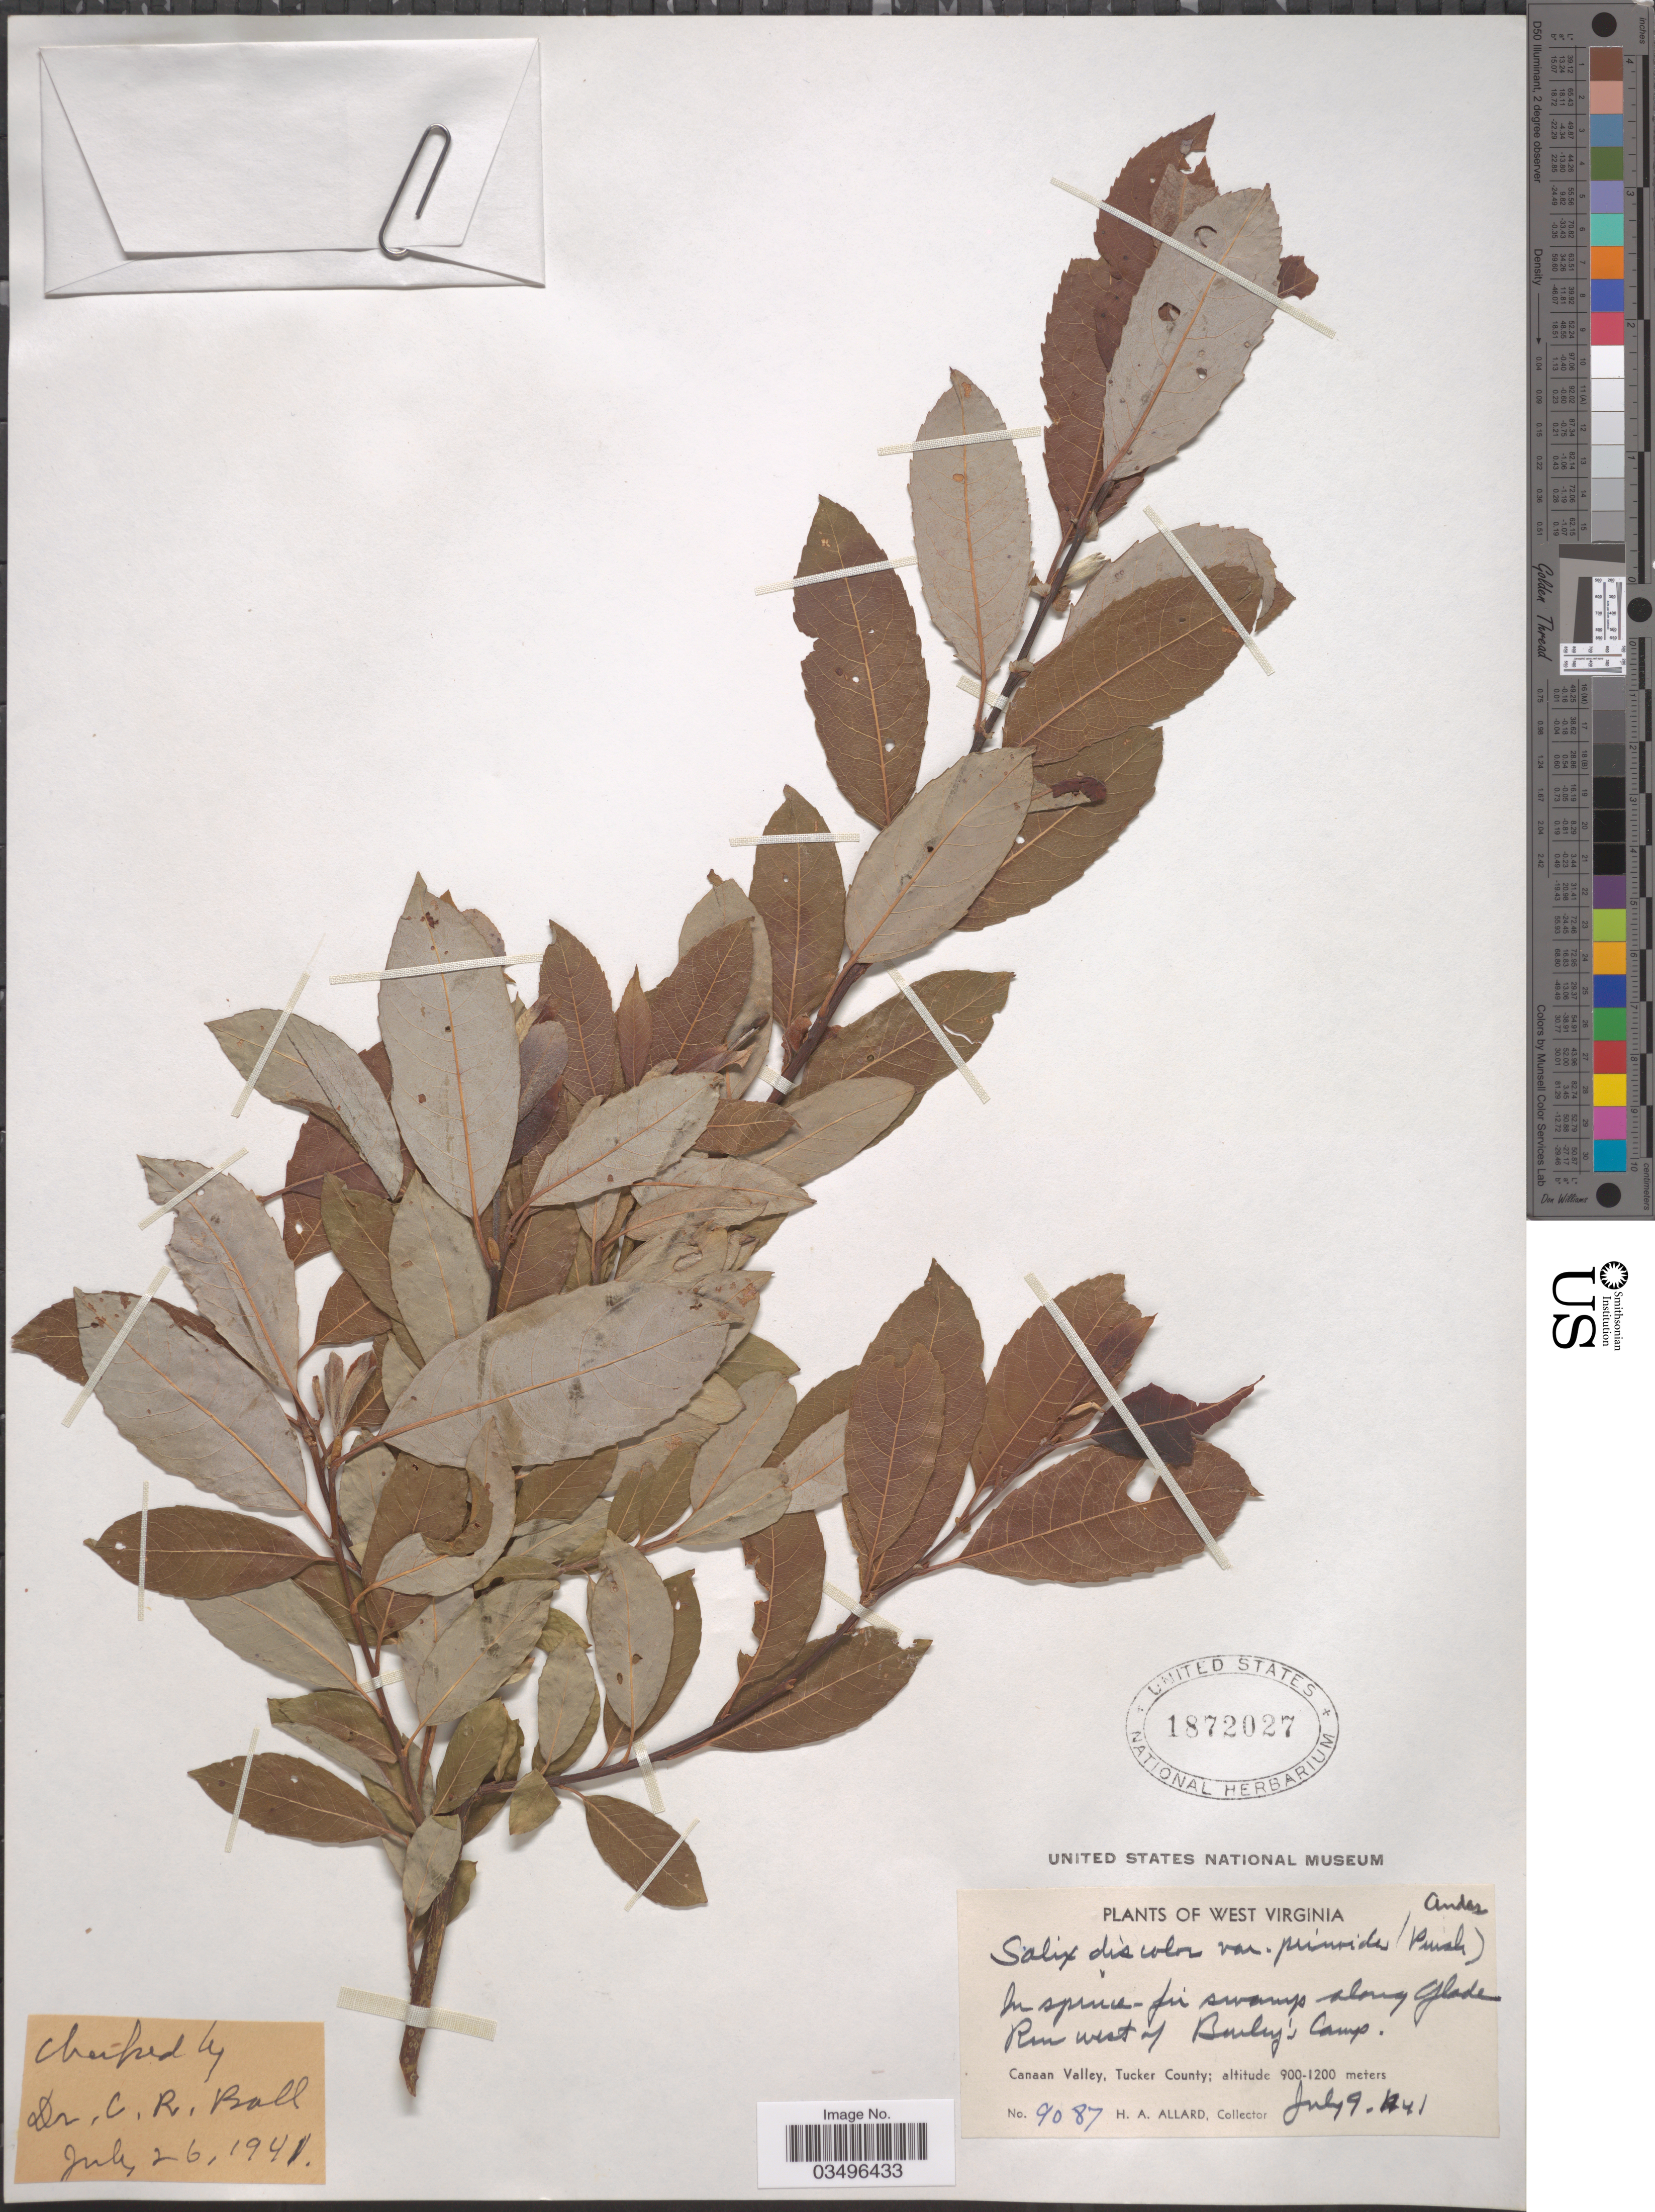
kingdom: Plantae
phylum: Tracheophyta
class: Magnoliopsida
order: Malpighiales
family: Salicaceae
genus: Salix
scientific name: Salix daphnoides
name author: Vill.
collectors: H. A. Allard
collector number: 9087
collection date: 1941-07-09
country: United States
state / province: West Virginia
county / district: Tucker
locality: In spruce-fir swamp along Glade Run west of Bailey's Camp. Canaan Valley, Tucker County.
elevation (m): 900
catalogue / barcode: US 1872027